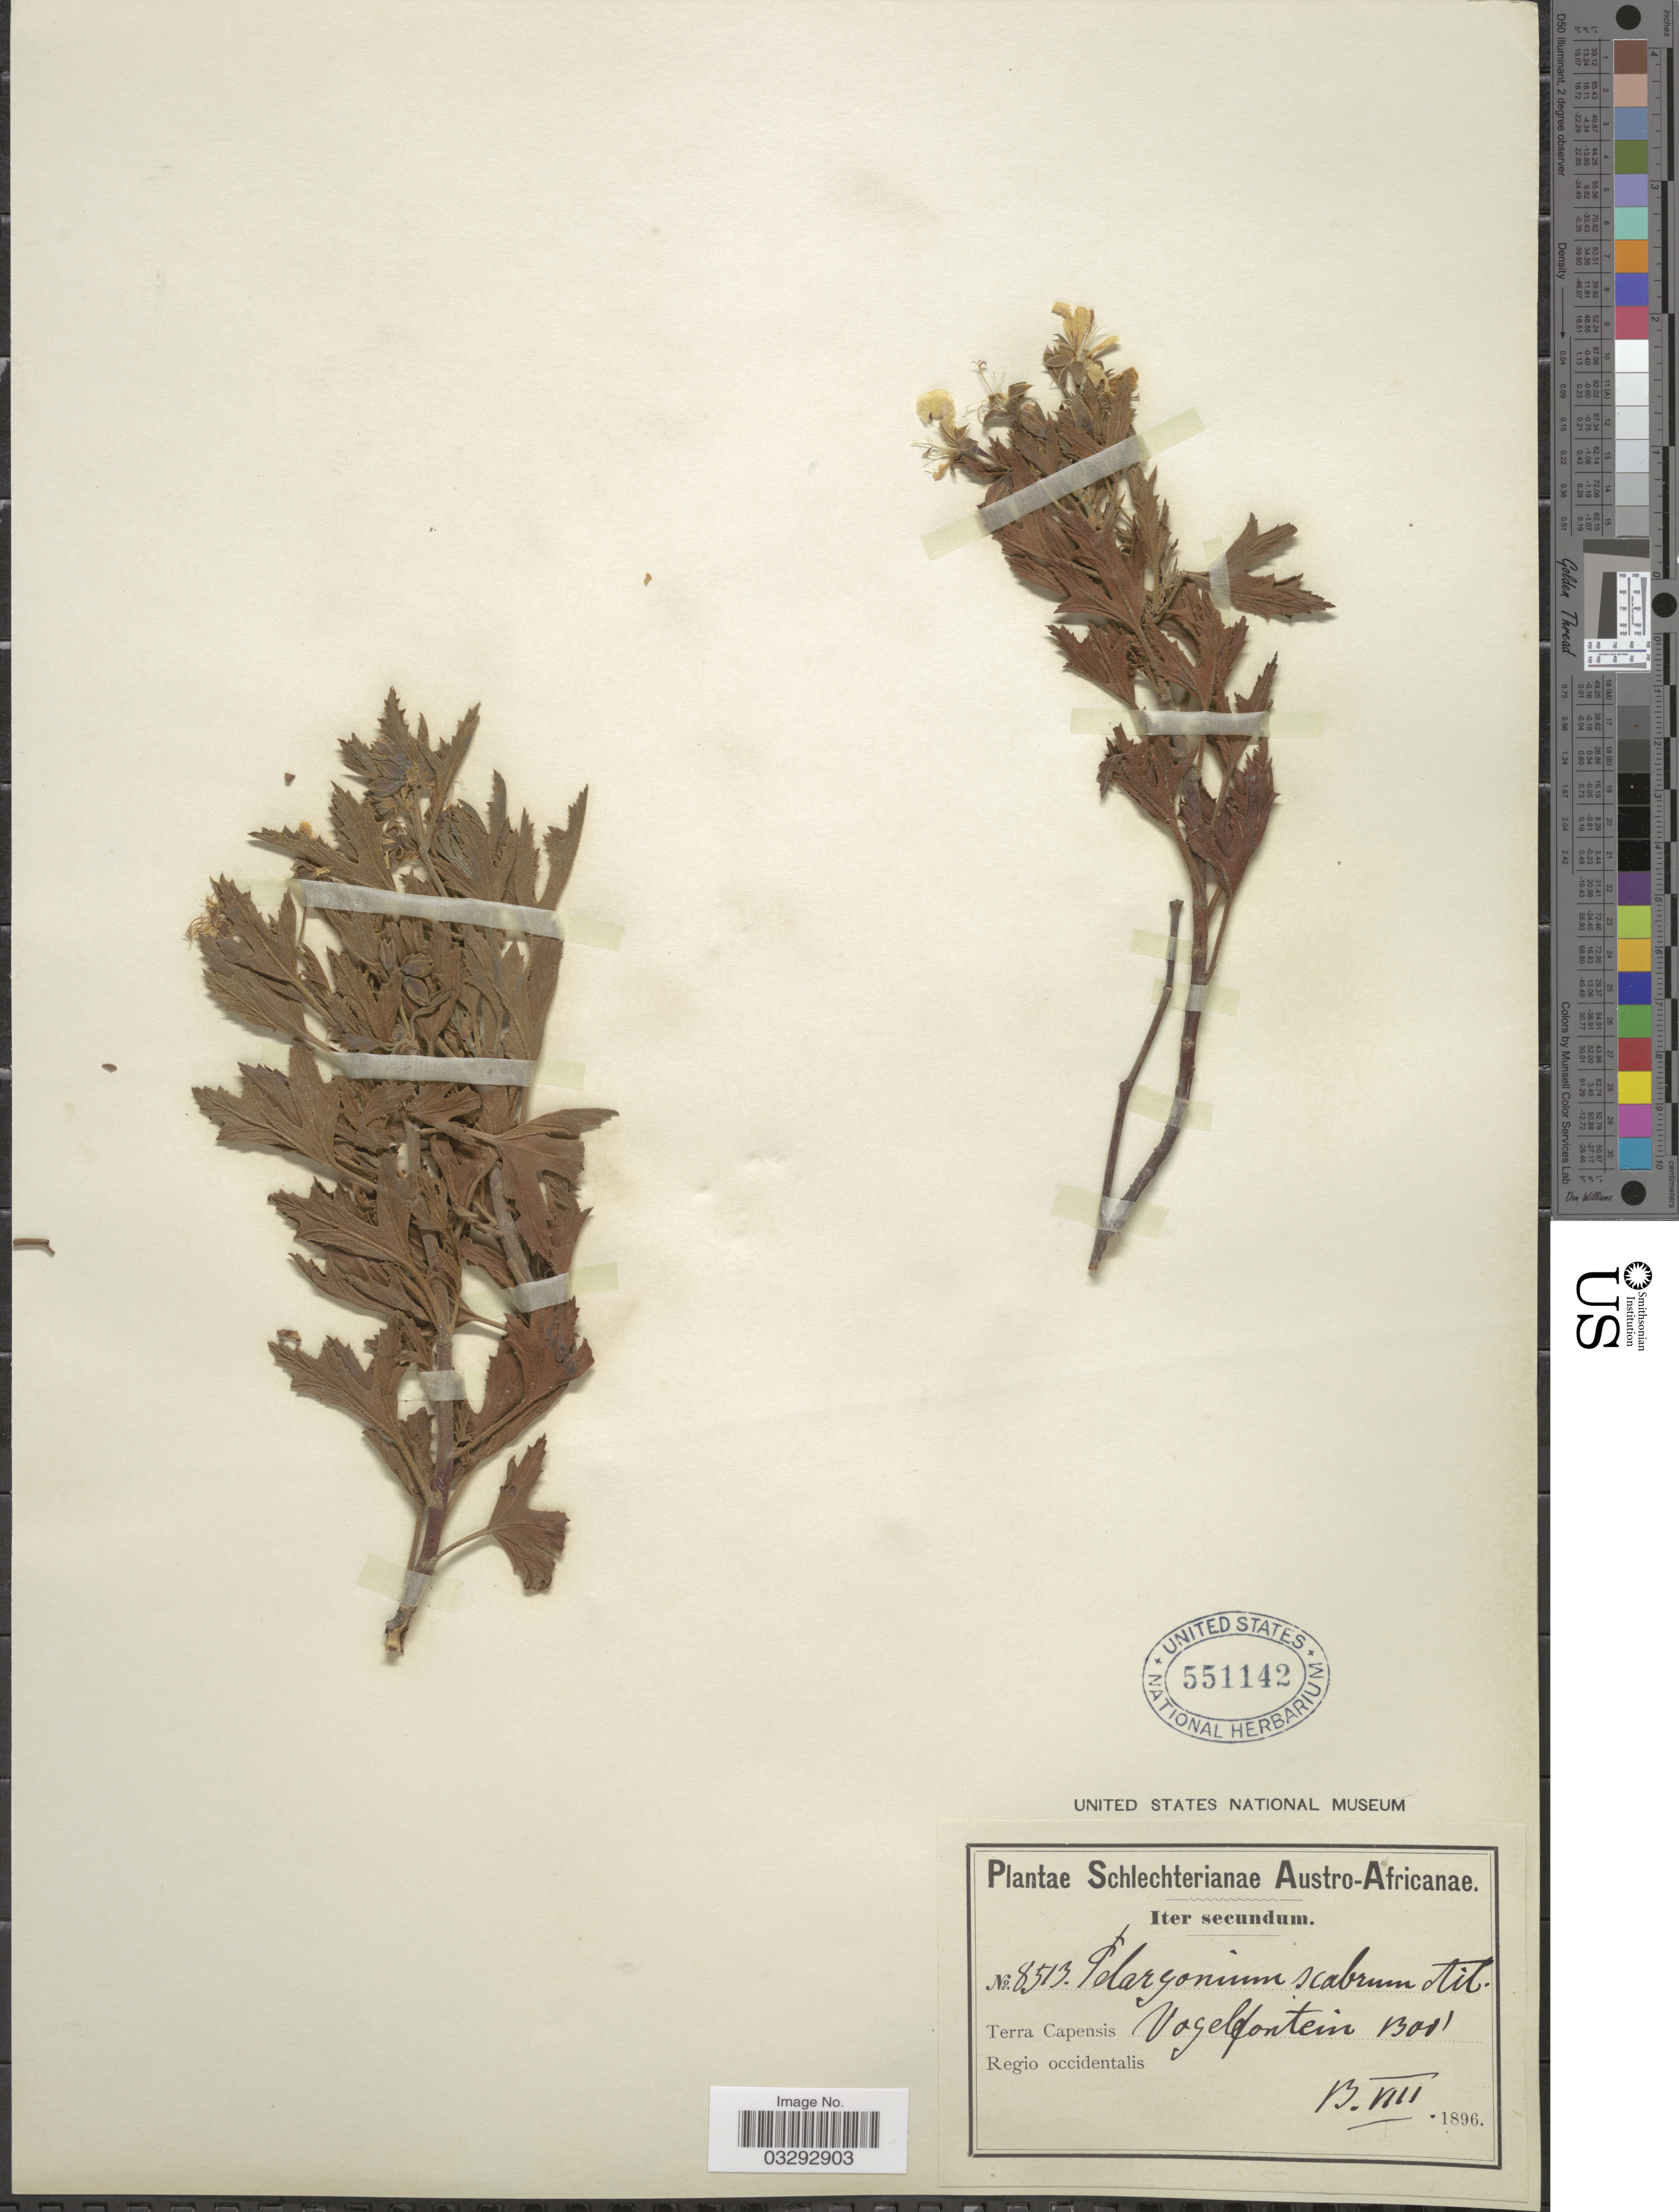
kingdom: Plantae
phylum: Tracheophyta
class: Magnoliopsida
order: Geraniales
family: Geraniaceae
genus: Pelargonium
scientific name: Pelargonium scabrum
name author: (L.) L'Hér.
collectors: Schlechter, --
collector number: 8513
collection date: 1896-08-13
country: South Africa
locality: Austro-Africanae, Terra Capensis Vogelfontein, Regio occidentalis.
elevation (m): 396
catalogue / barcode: US 551142